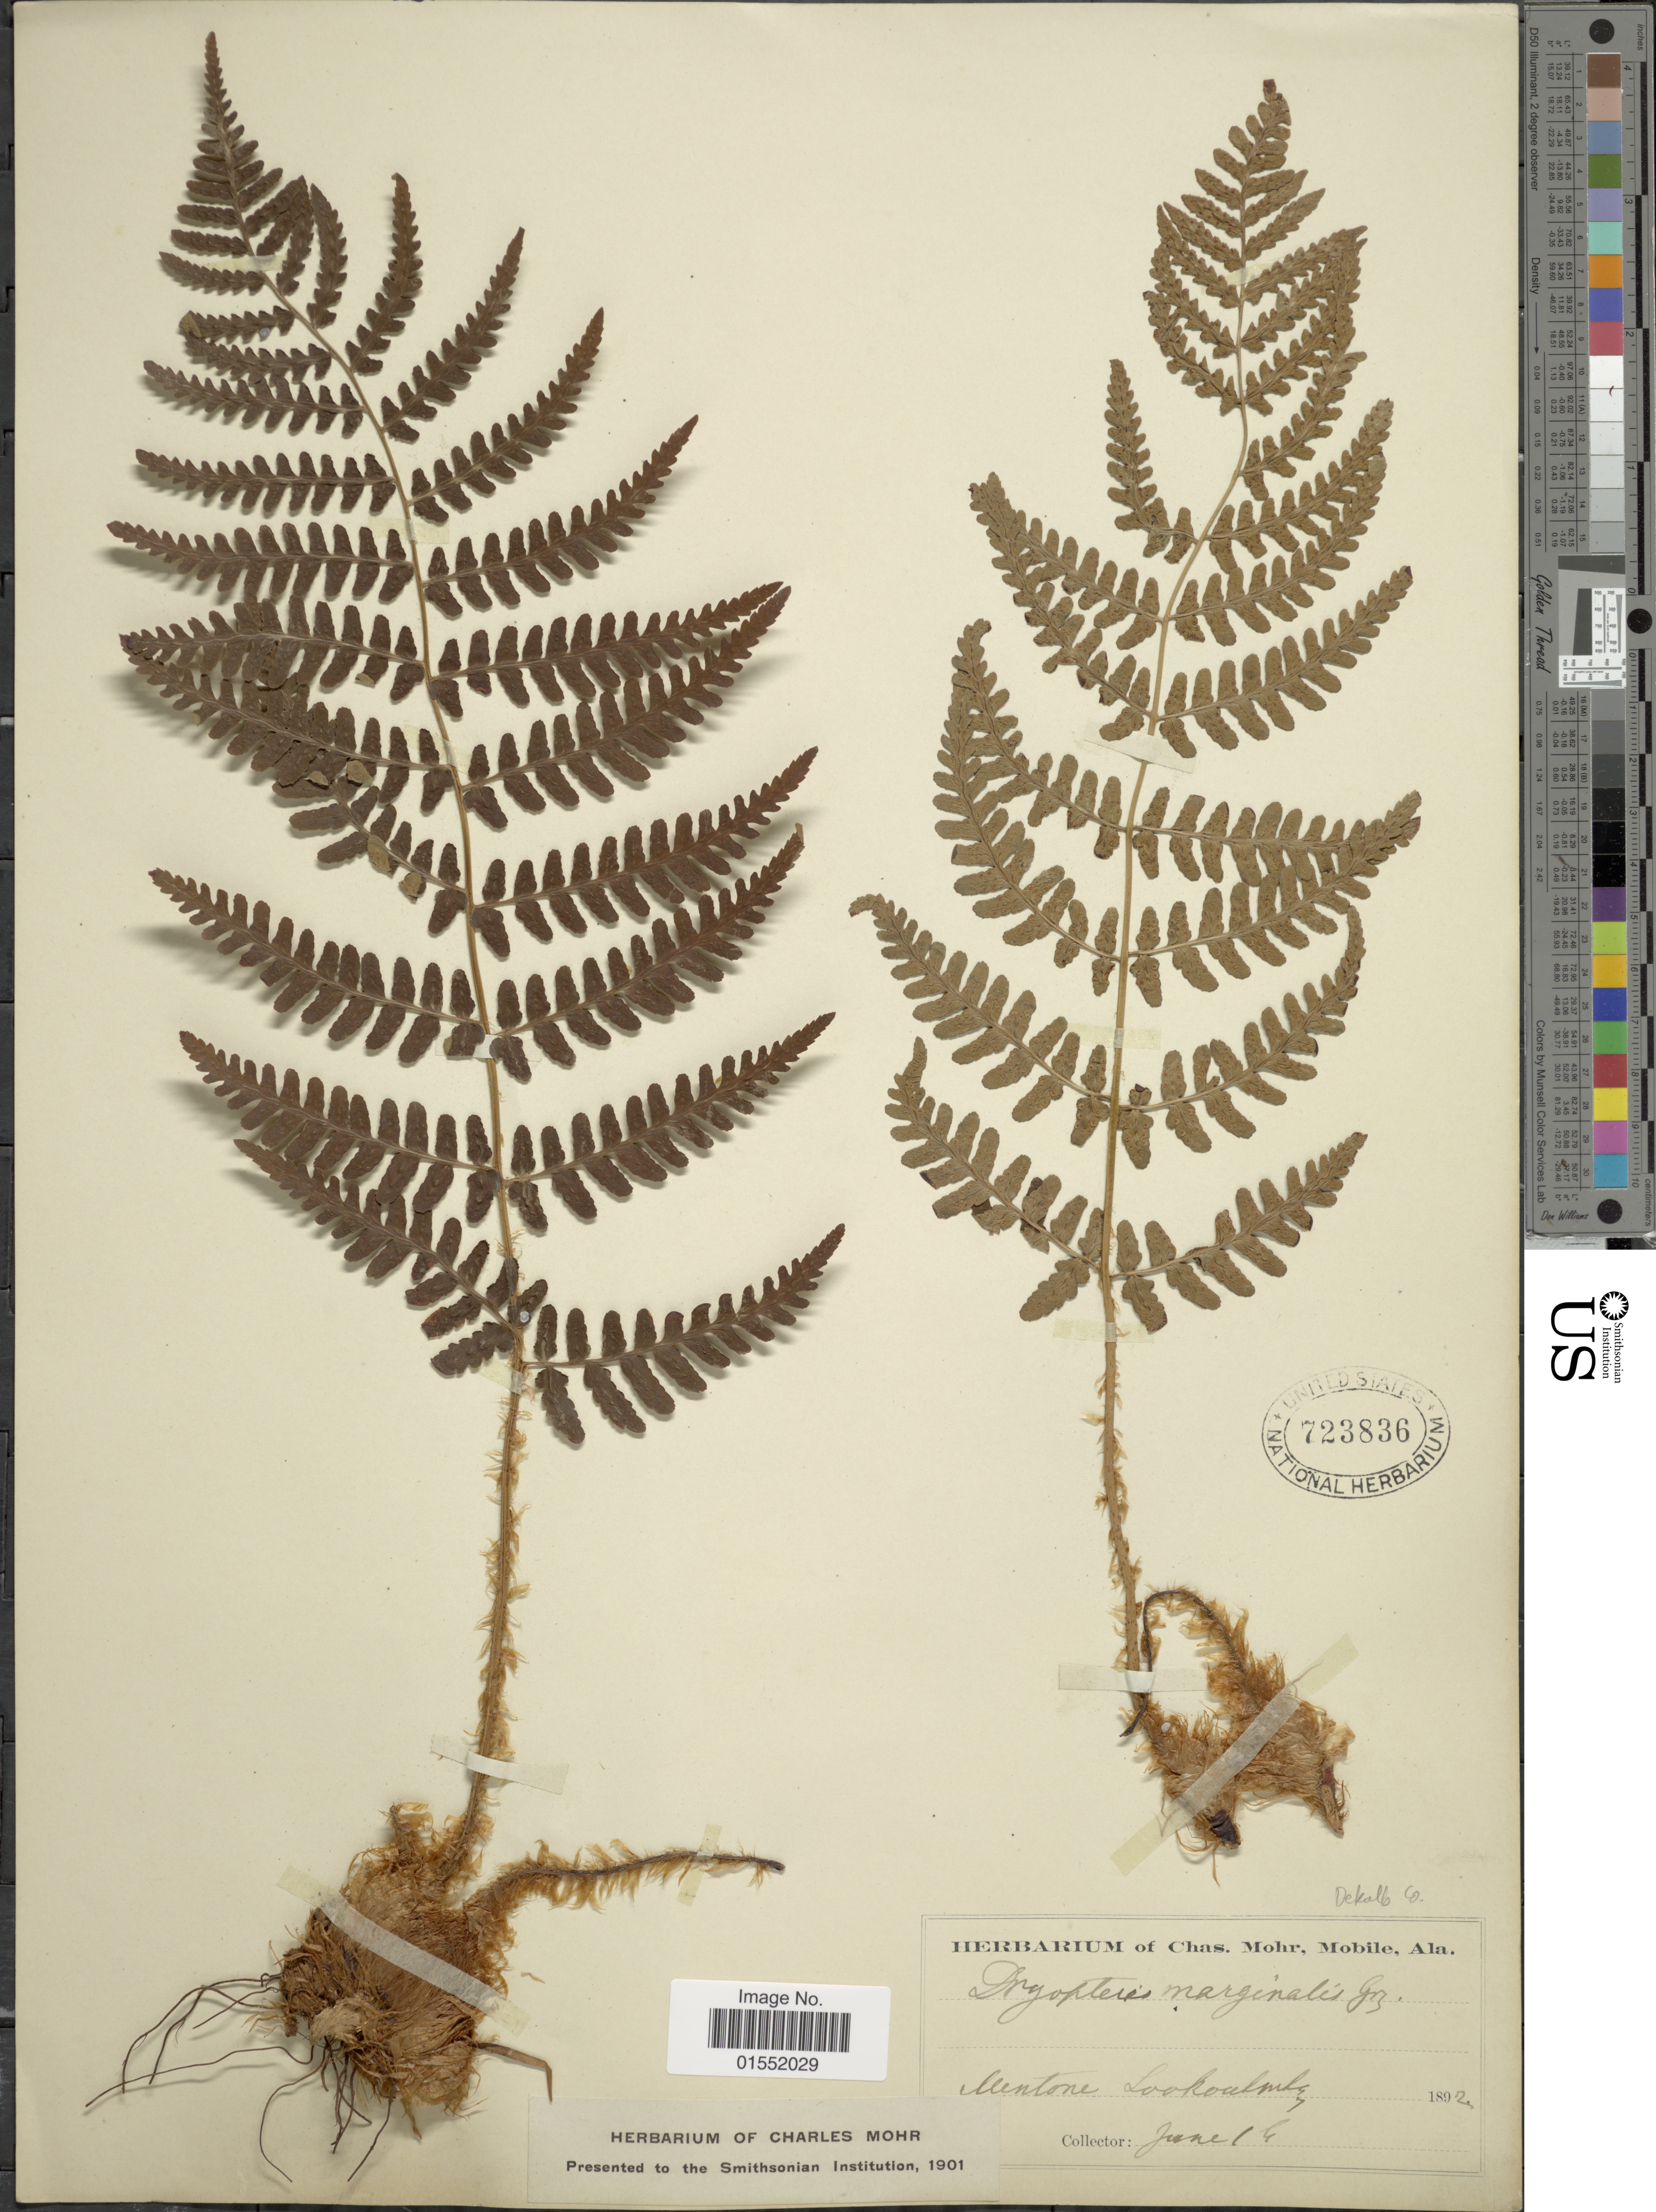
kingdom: Plantae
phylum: Tracheophyta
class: Polypodiopsida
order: Polypodiales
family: Dryopteridaceae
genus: Dryopteris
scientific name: Dryopteris marginalis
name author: (L.) A. Gray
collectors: Mohr, C. T. (herbarium)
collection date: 1892-06-14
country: United States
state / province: Alabama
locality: Mobile, Dekalb Co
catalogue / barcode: US 723836